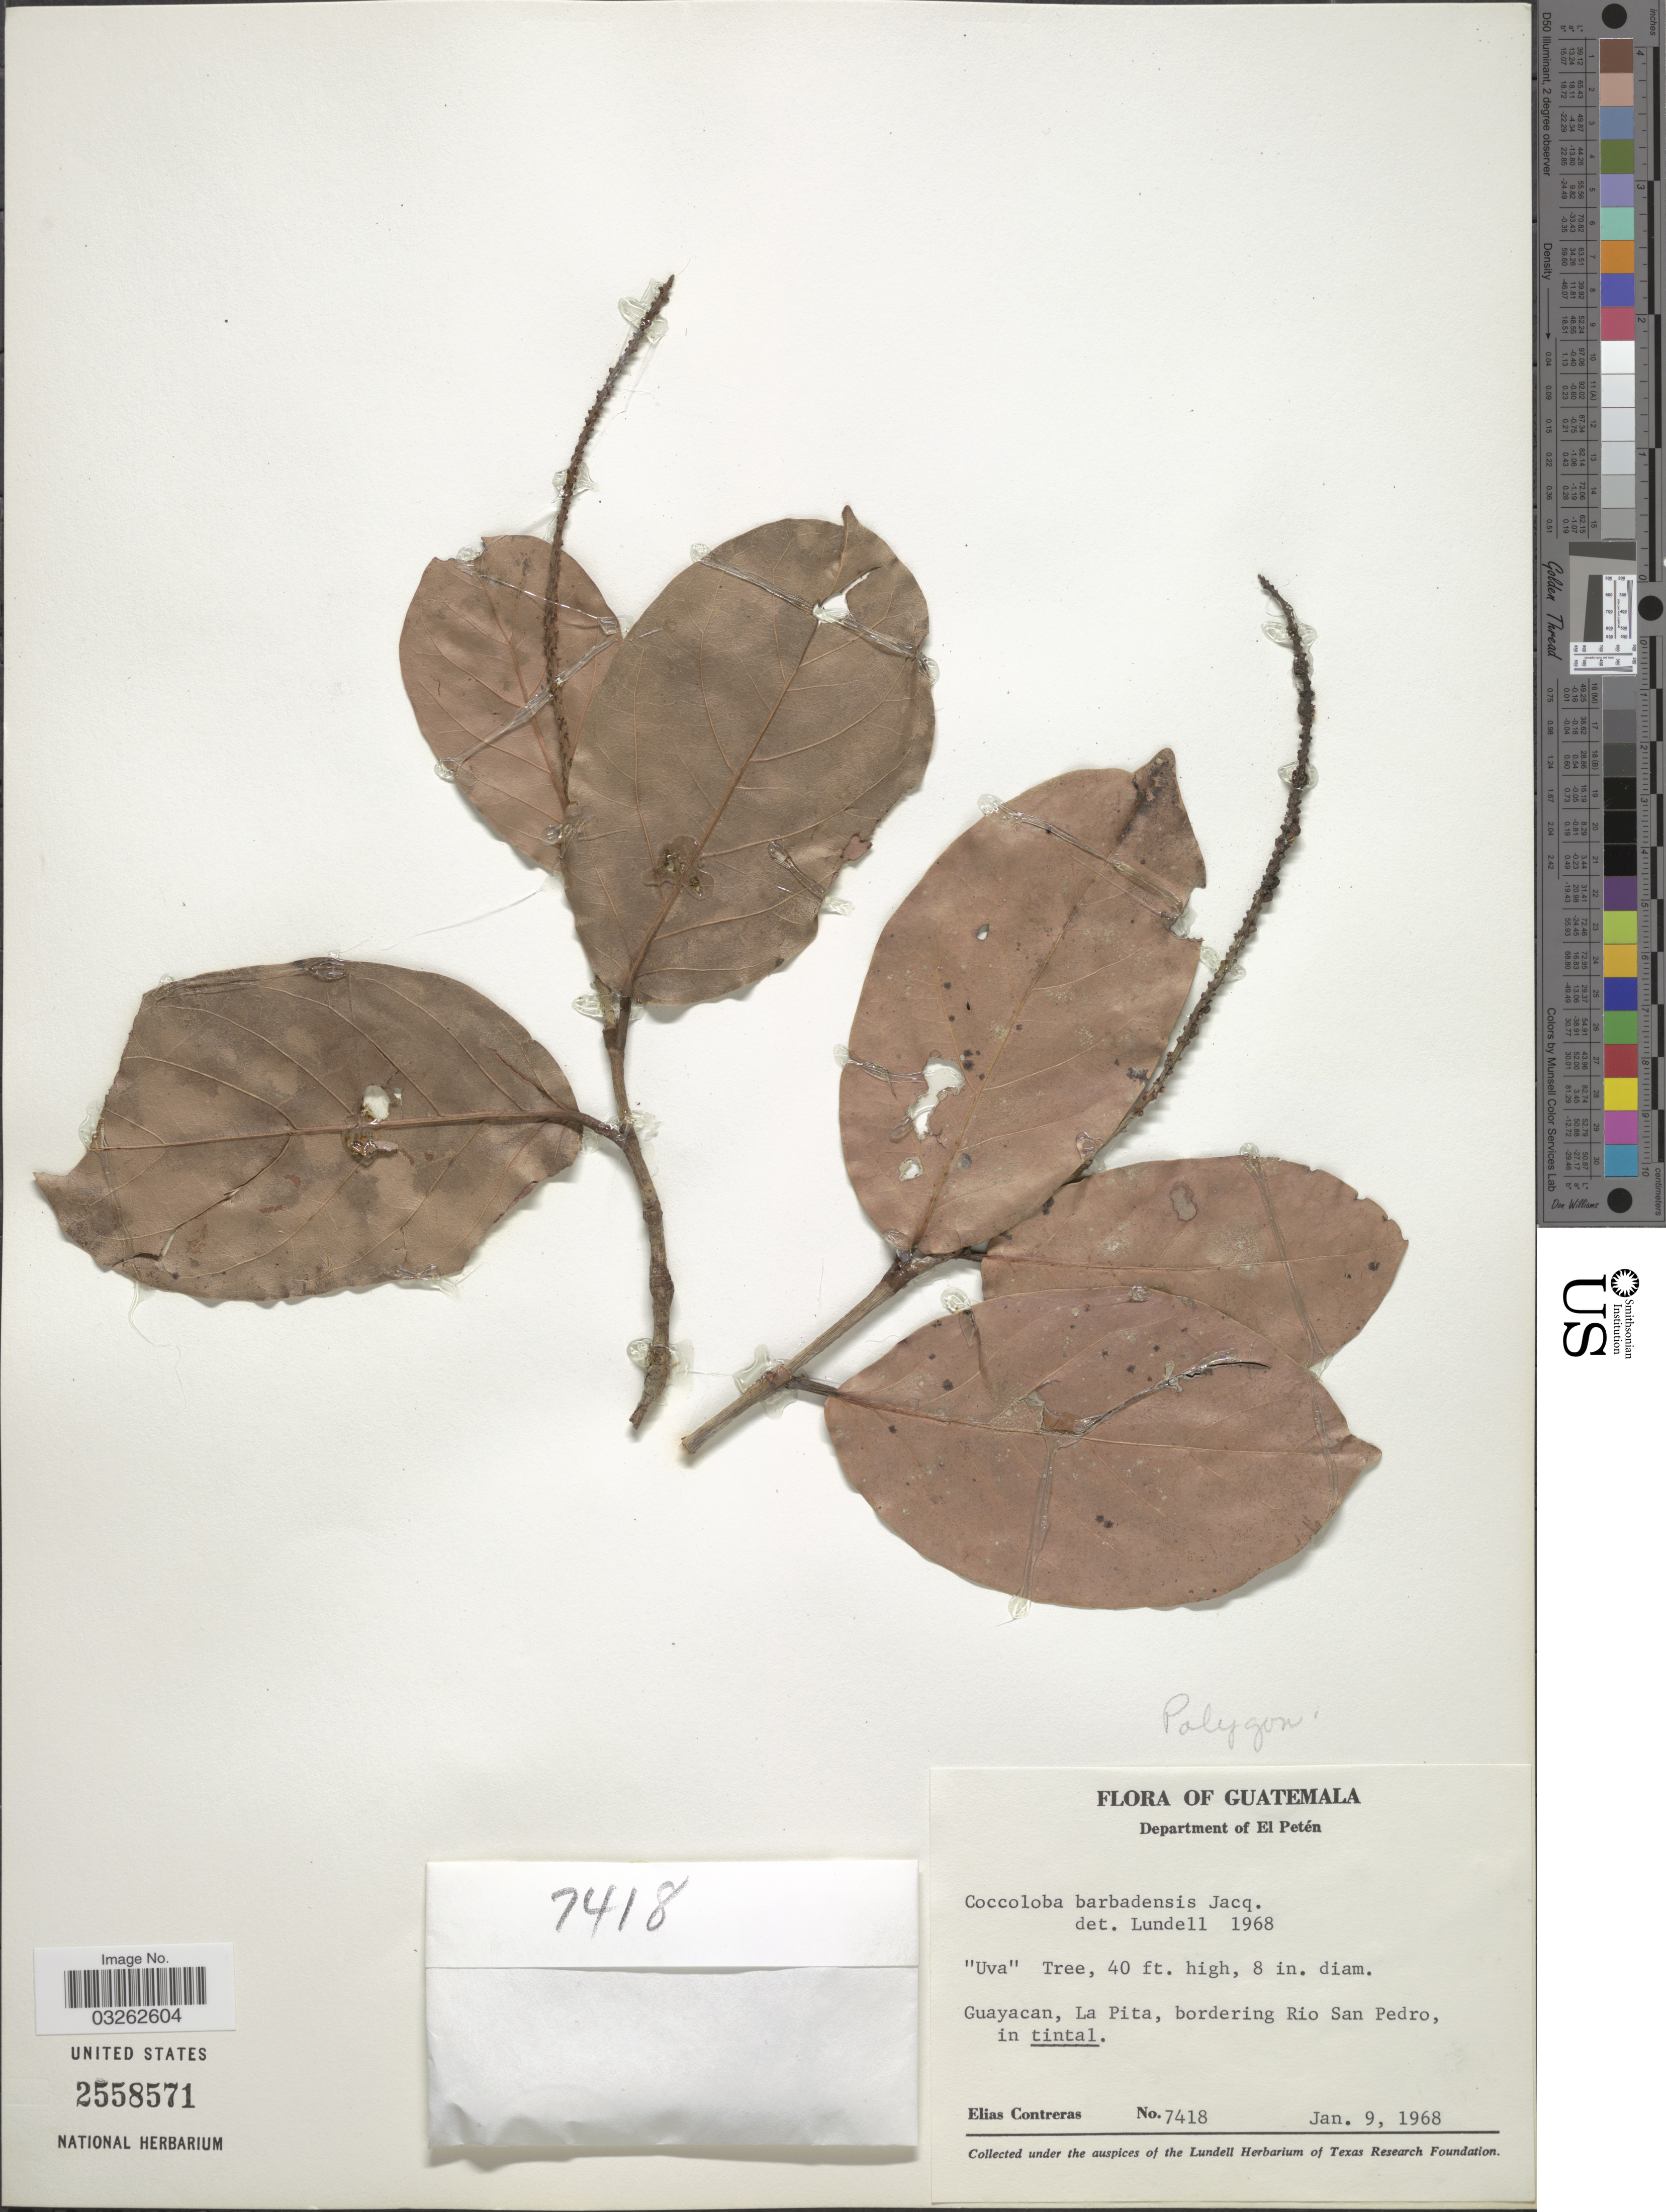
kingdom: Plantae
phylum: Tracheophyta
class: Magnoliopsida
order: Caryophyllales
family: Polygonaceae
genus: Coccoloba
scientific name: Coccoloba barbadensis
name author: Jacq.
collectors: E. Contreras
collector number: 7418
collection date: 1968-01-09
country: Guatemala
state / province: El Petén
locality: Department of El Petén. Guayacan, La Pita, bordering Rio San Pedro.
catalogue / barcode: US 2558571